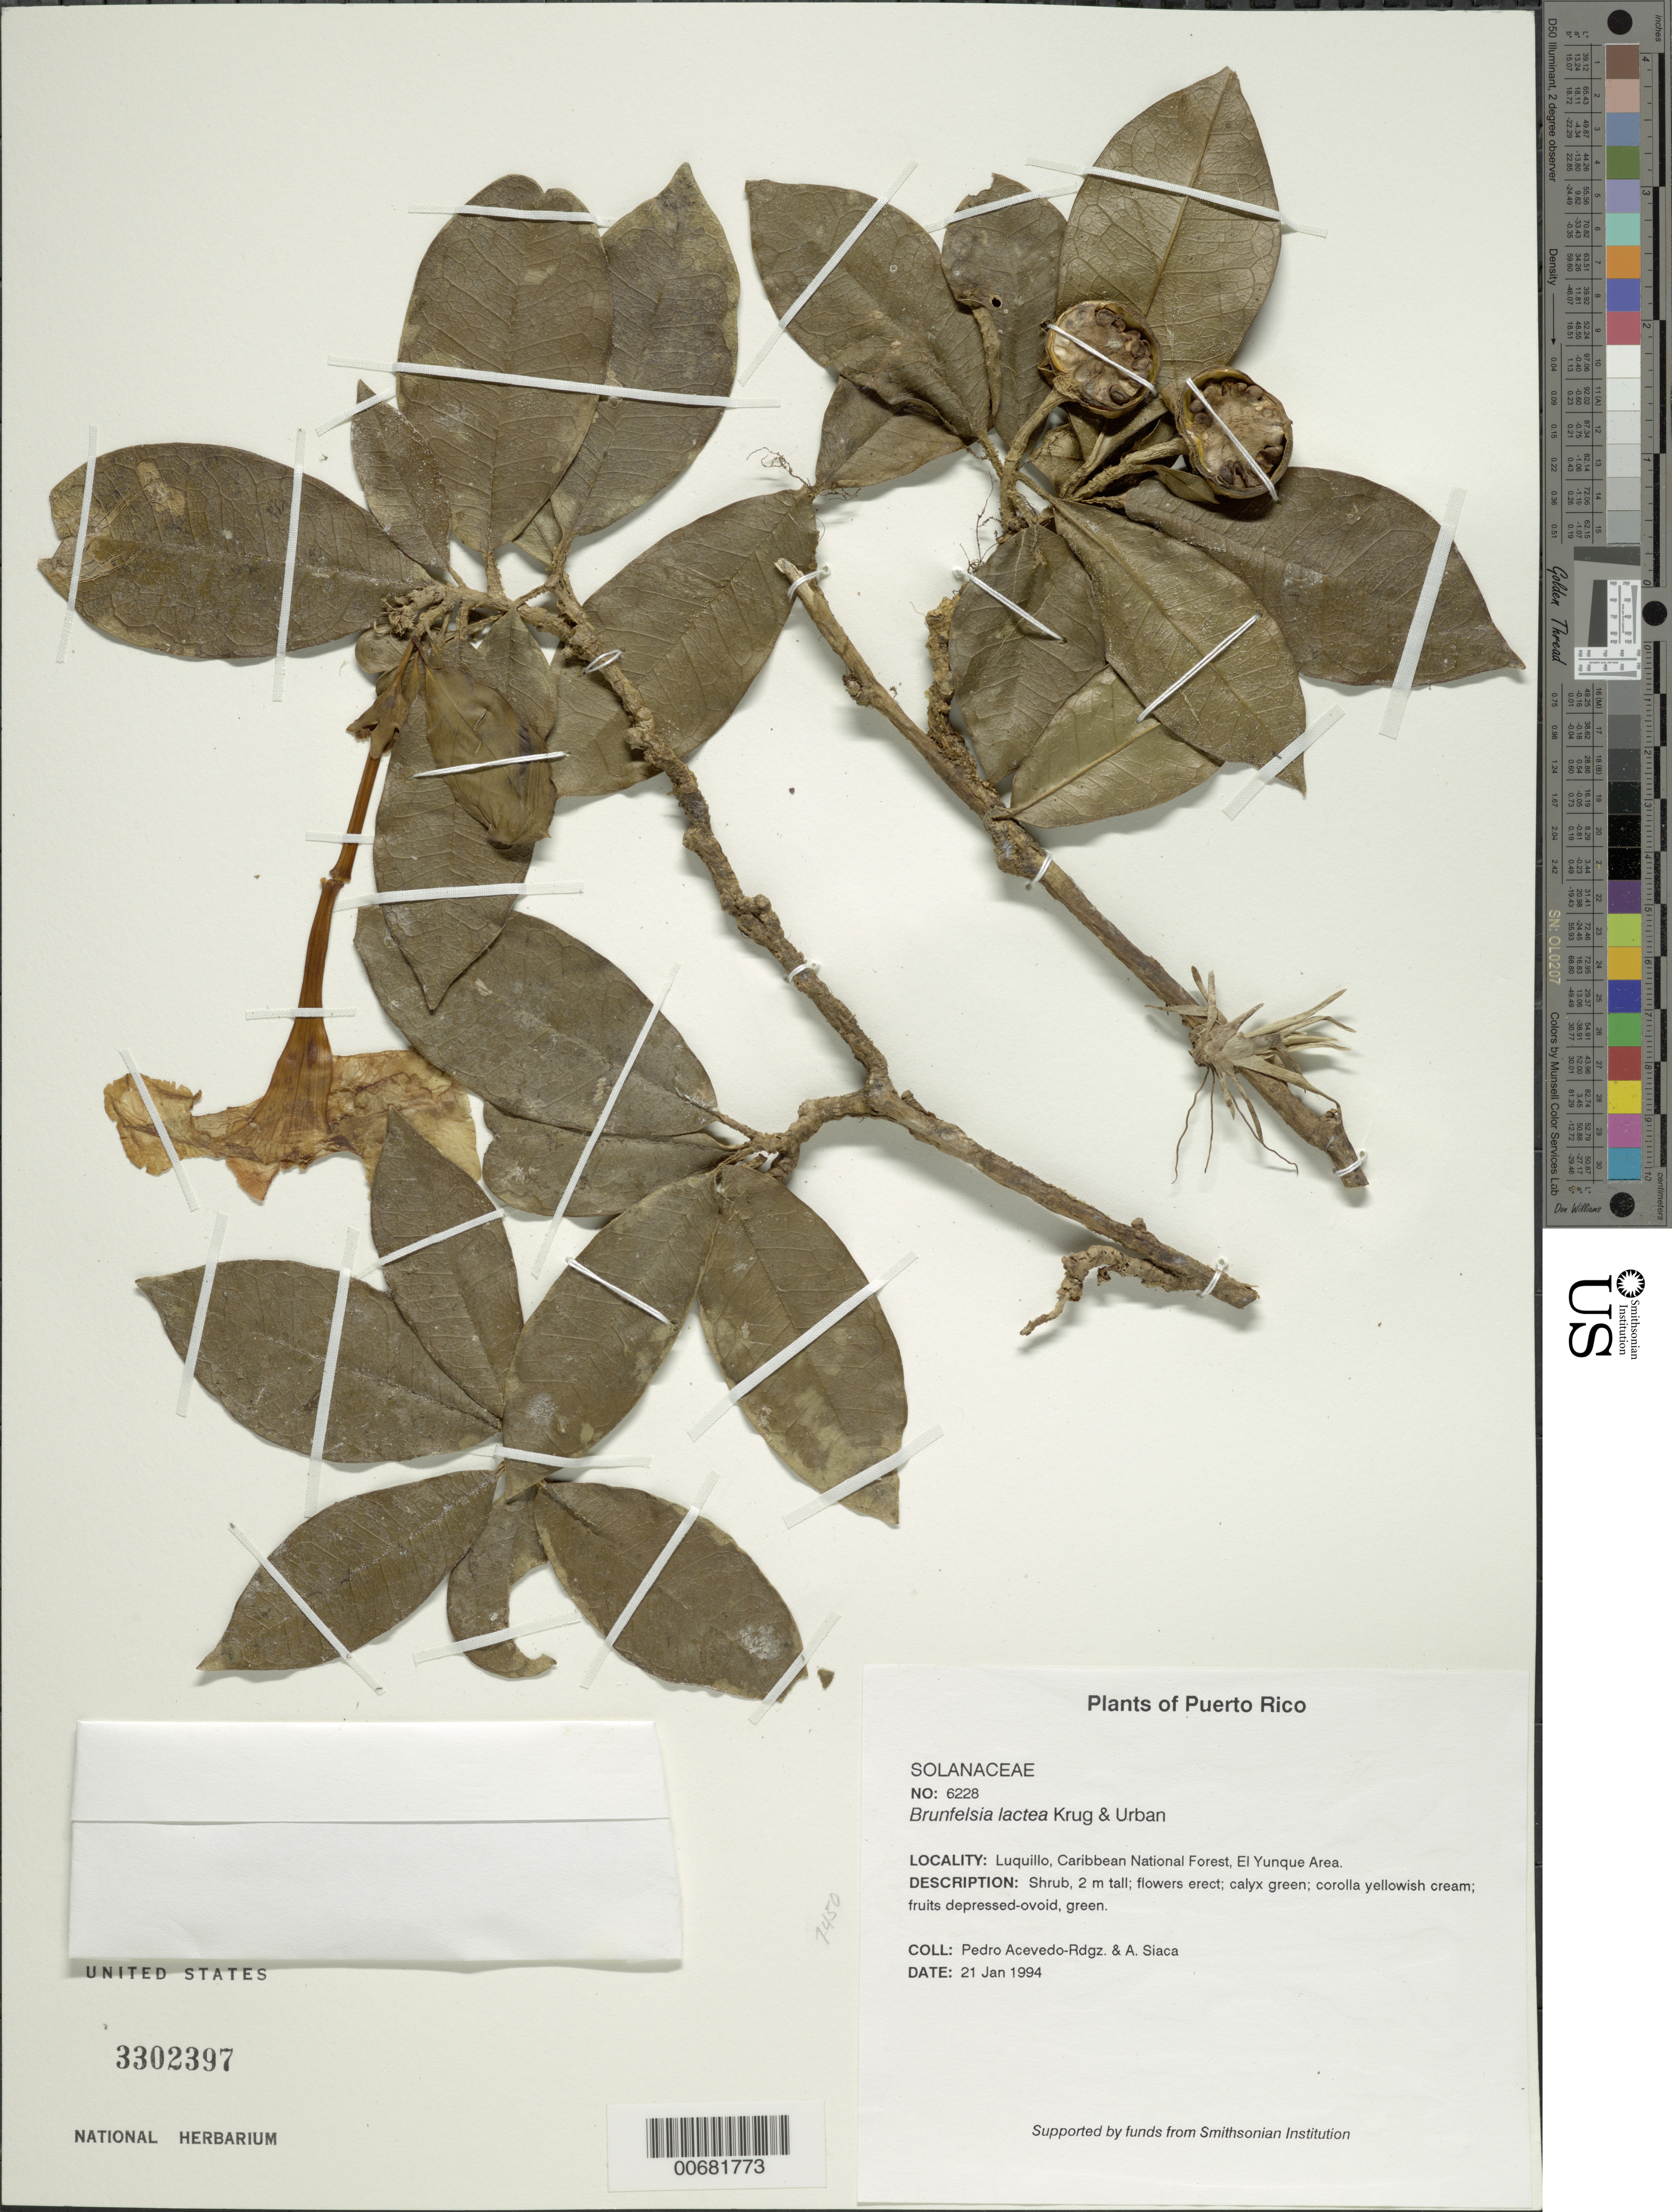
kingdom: Plantae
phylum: Tracheophyta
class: Magnoliopsida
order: Solanales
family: Solanaceae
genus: Brunfelsia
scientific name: Brunfelsia lactea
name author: Krug & Urb.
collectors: P. Acevedo-Rodr. & A. Siaca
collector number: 6228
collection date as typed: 21 Jan 1994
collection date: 1994-01-21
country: Puerto Rico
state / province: Río Grande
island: Puerto Rico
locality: Río Grande; Luquillo Mountains. Caribbean National Forest. El Yunque area.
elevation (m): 900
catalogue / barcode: US 3302397